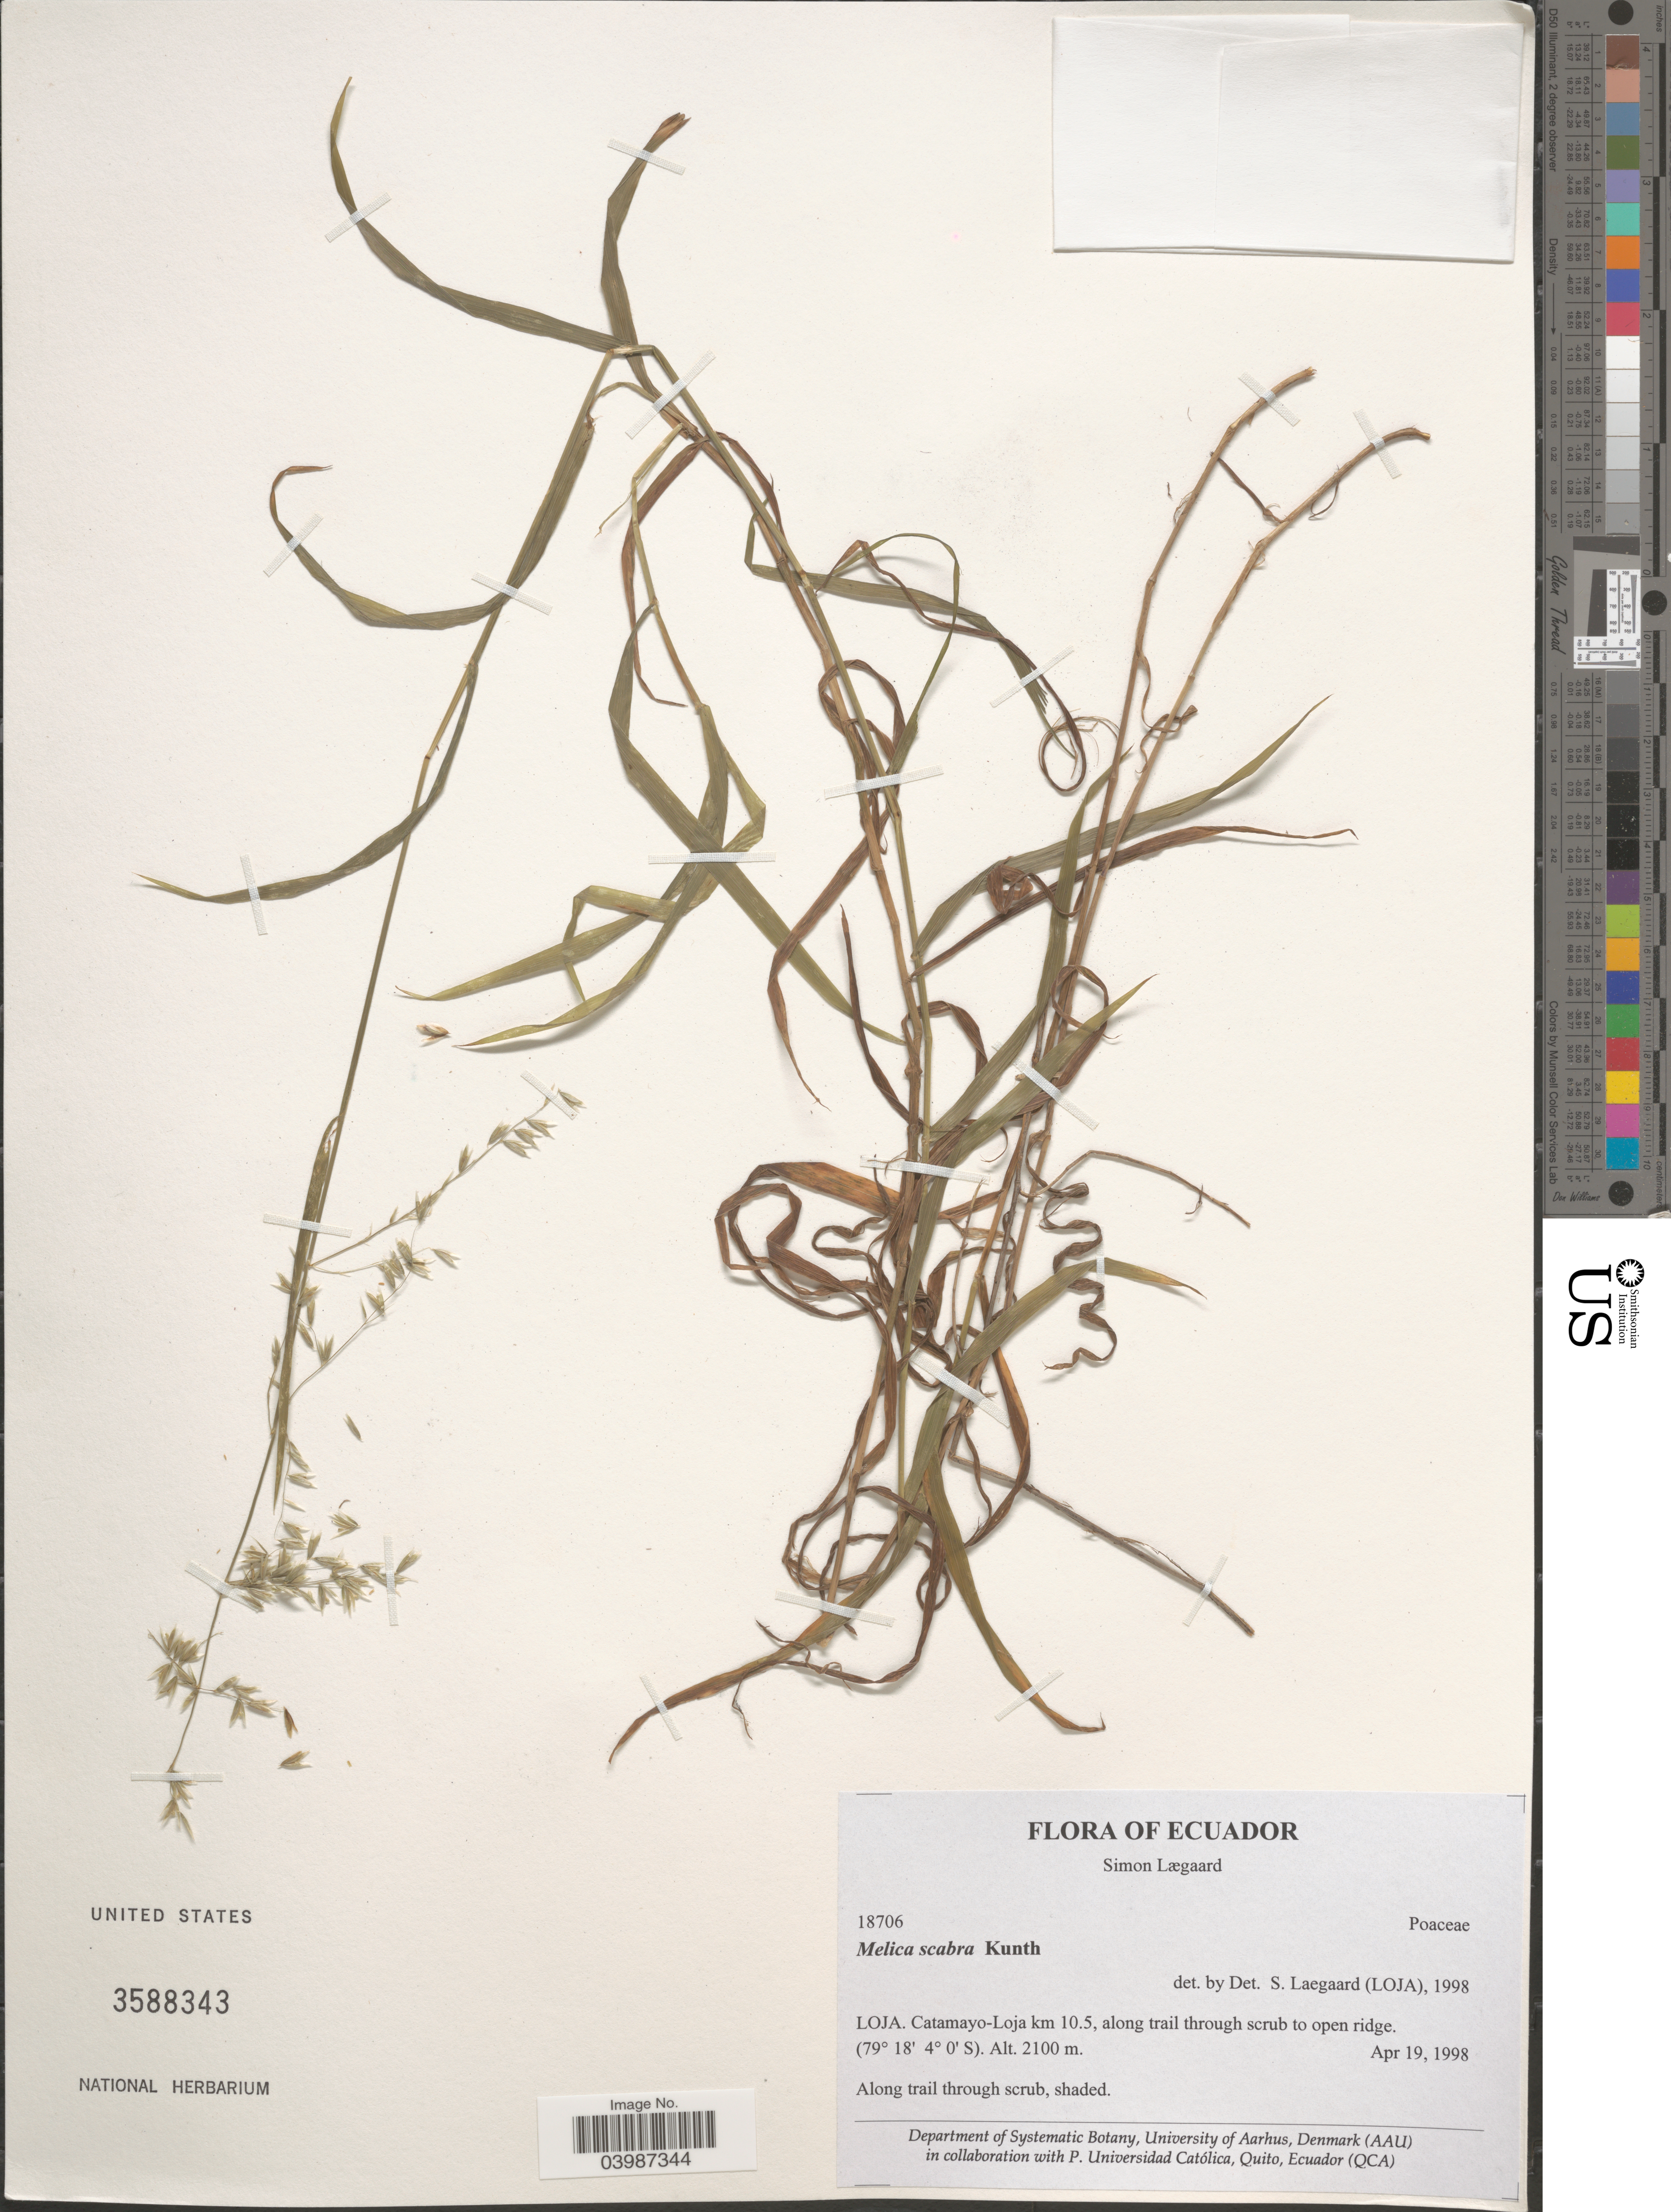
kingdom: Plantae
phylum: Tracheophyta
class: Liliopsida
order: Poales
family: Poaceae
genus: Melica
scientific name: Melica scabra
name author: Kunth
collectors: S. Lægaard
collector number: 18706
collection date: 1998-04-19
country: Ecuador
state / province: Loja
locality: Catamayo-Loja Km 10.5, along trail through scrub to open ridge.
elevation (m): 2100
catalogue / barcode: US 3588343